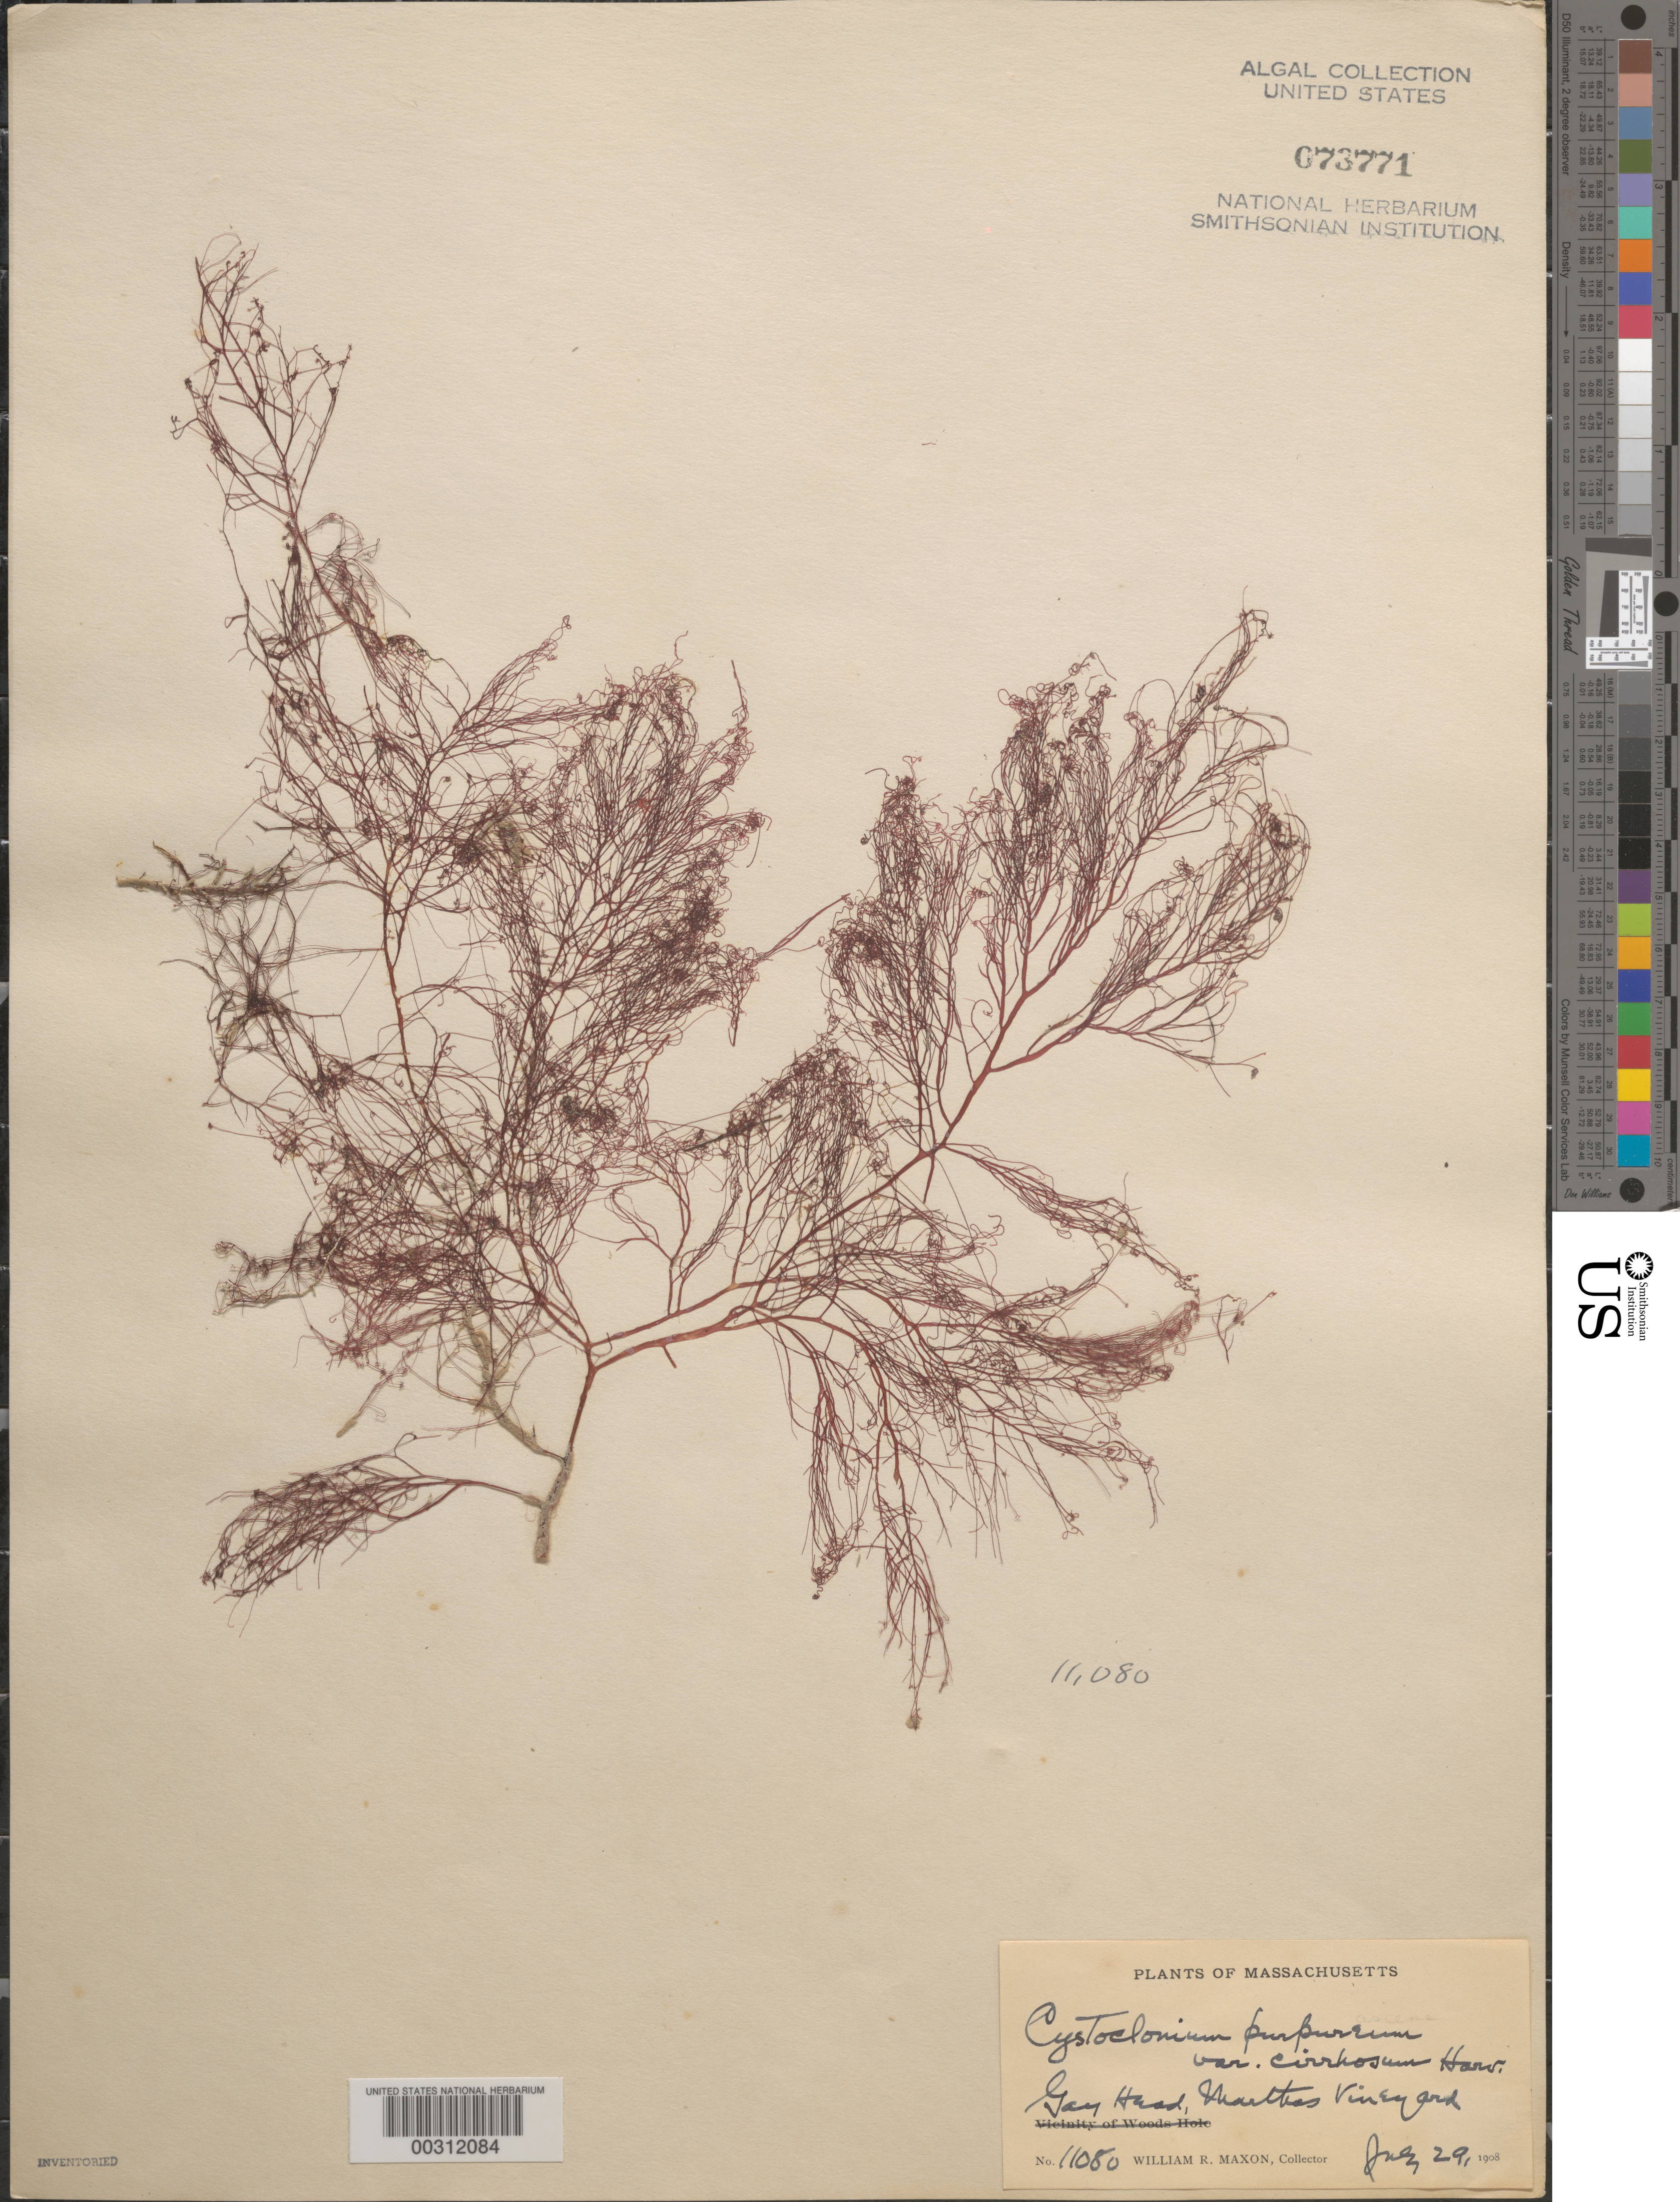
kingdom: Plantae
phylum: Rhodophyta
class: Florideophyceae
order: Gigartinales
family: Cystocloniaceae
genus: Cystoclonium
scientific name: Cystoclonium purpureum var. cirrhosum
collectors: W. R. Maxon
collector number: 11080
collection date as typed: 29 Jul 1908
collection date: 1908-07-29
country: United States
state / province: Massachusetts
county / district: Dukes County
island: Martha's Vineyard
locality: Gay Head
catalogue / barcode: US 73771